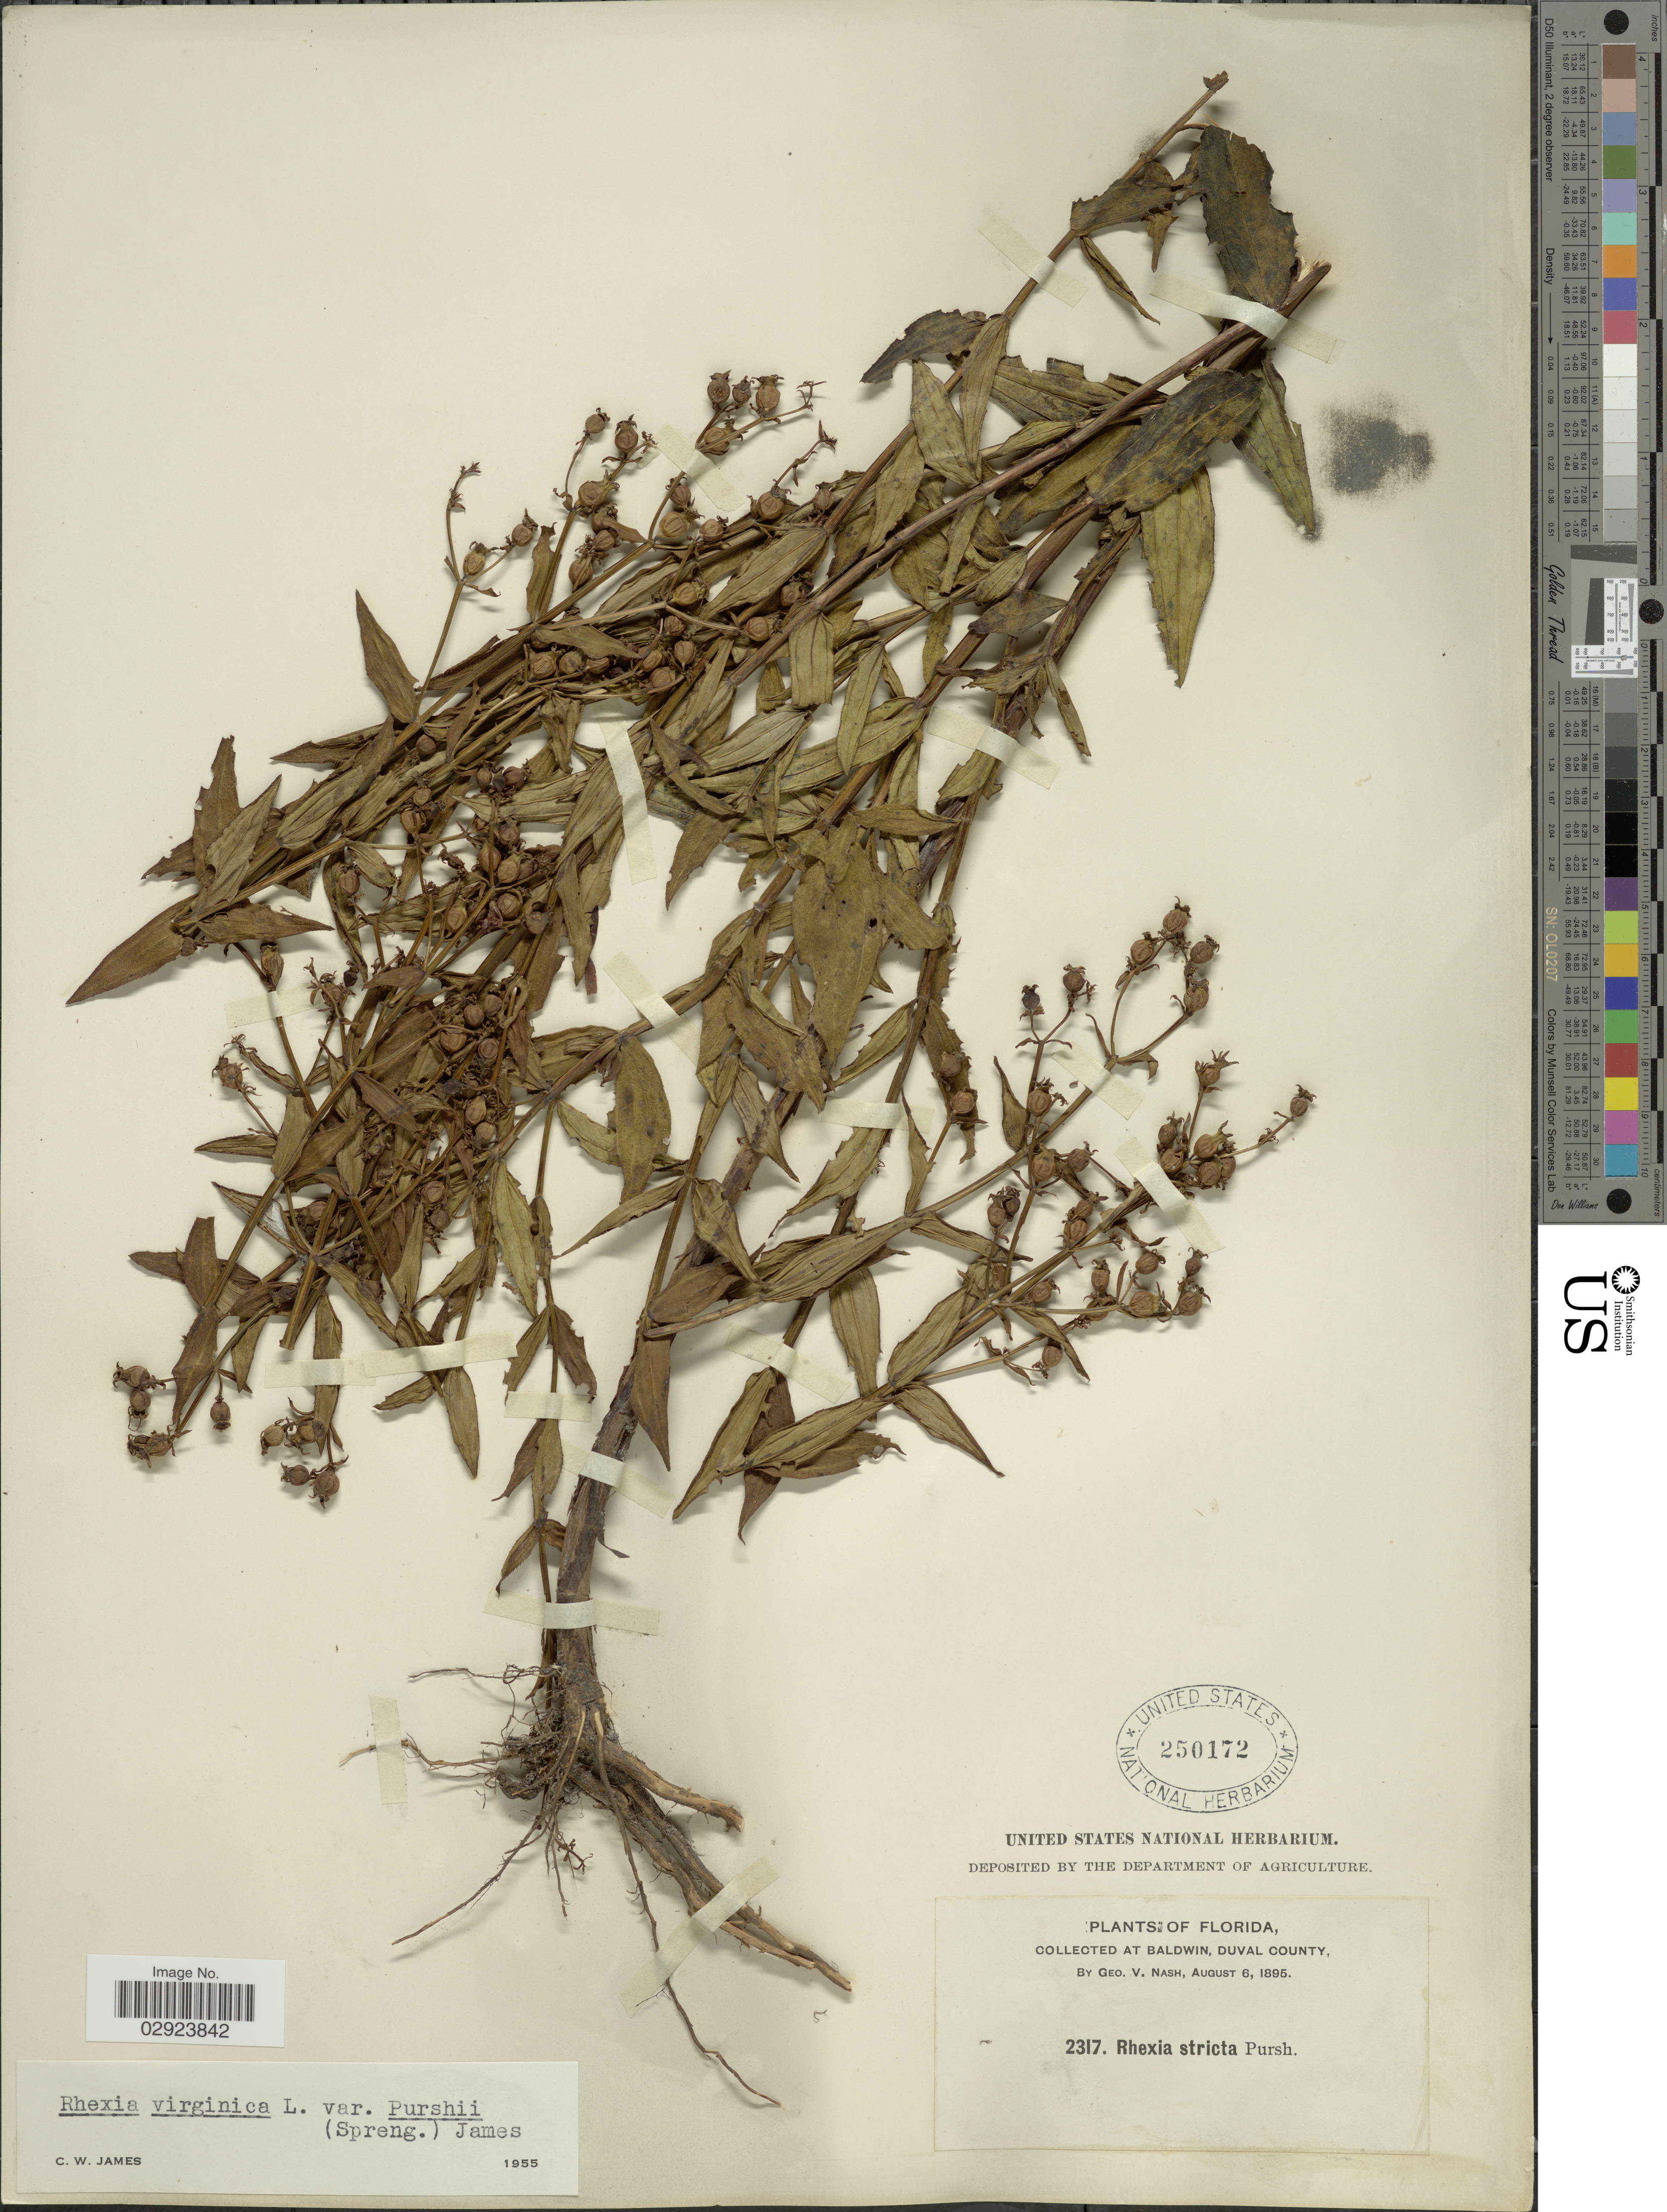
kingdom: Plantae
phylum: Tracheophyta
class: Magnoliopsida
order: Myrtales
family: Melastomataceae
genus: Rhexia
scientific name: Rhexia virginica var. purshii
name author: (Spreng.) C.W. James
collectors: G. V. Nash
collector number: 2317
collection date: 1895-08-06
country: United States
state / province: Florida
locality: At Baldwin, Duval County.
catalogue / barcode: US 250172